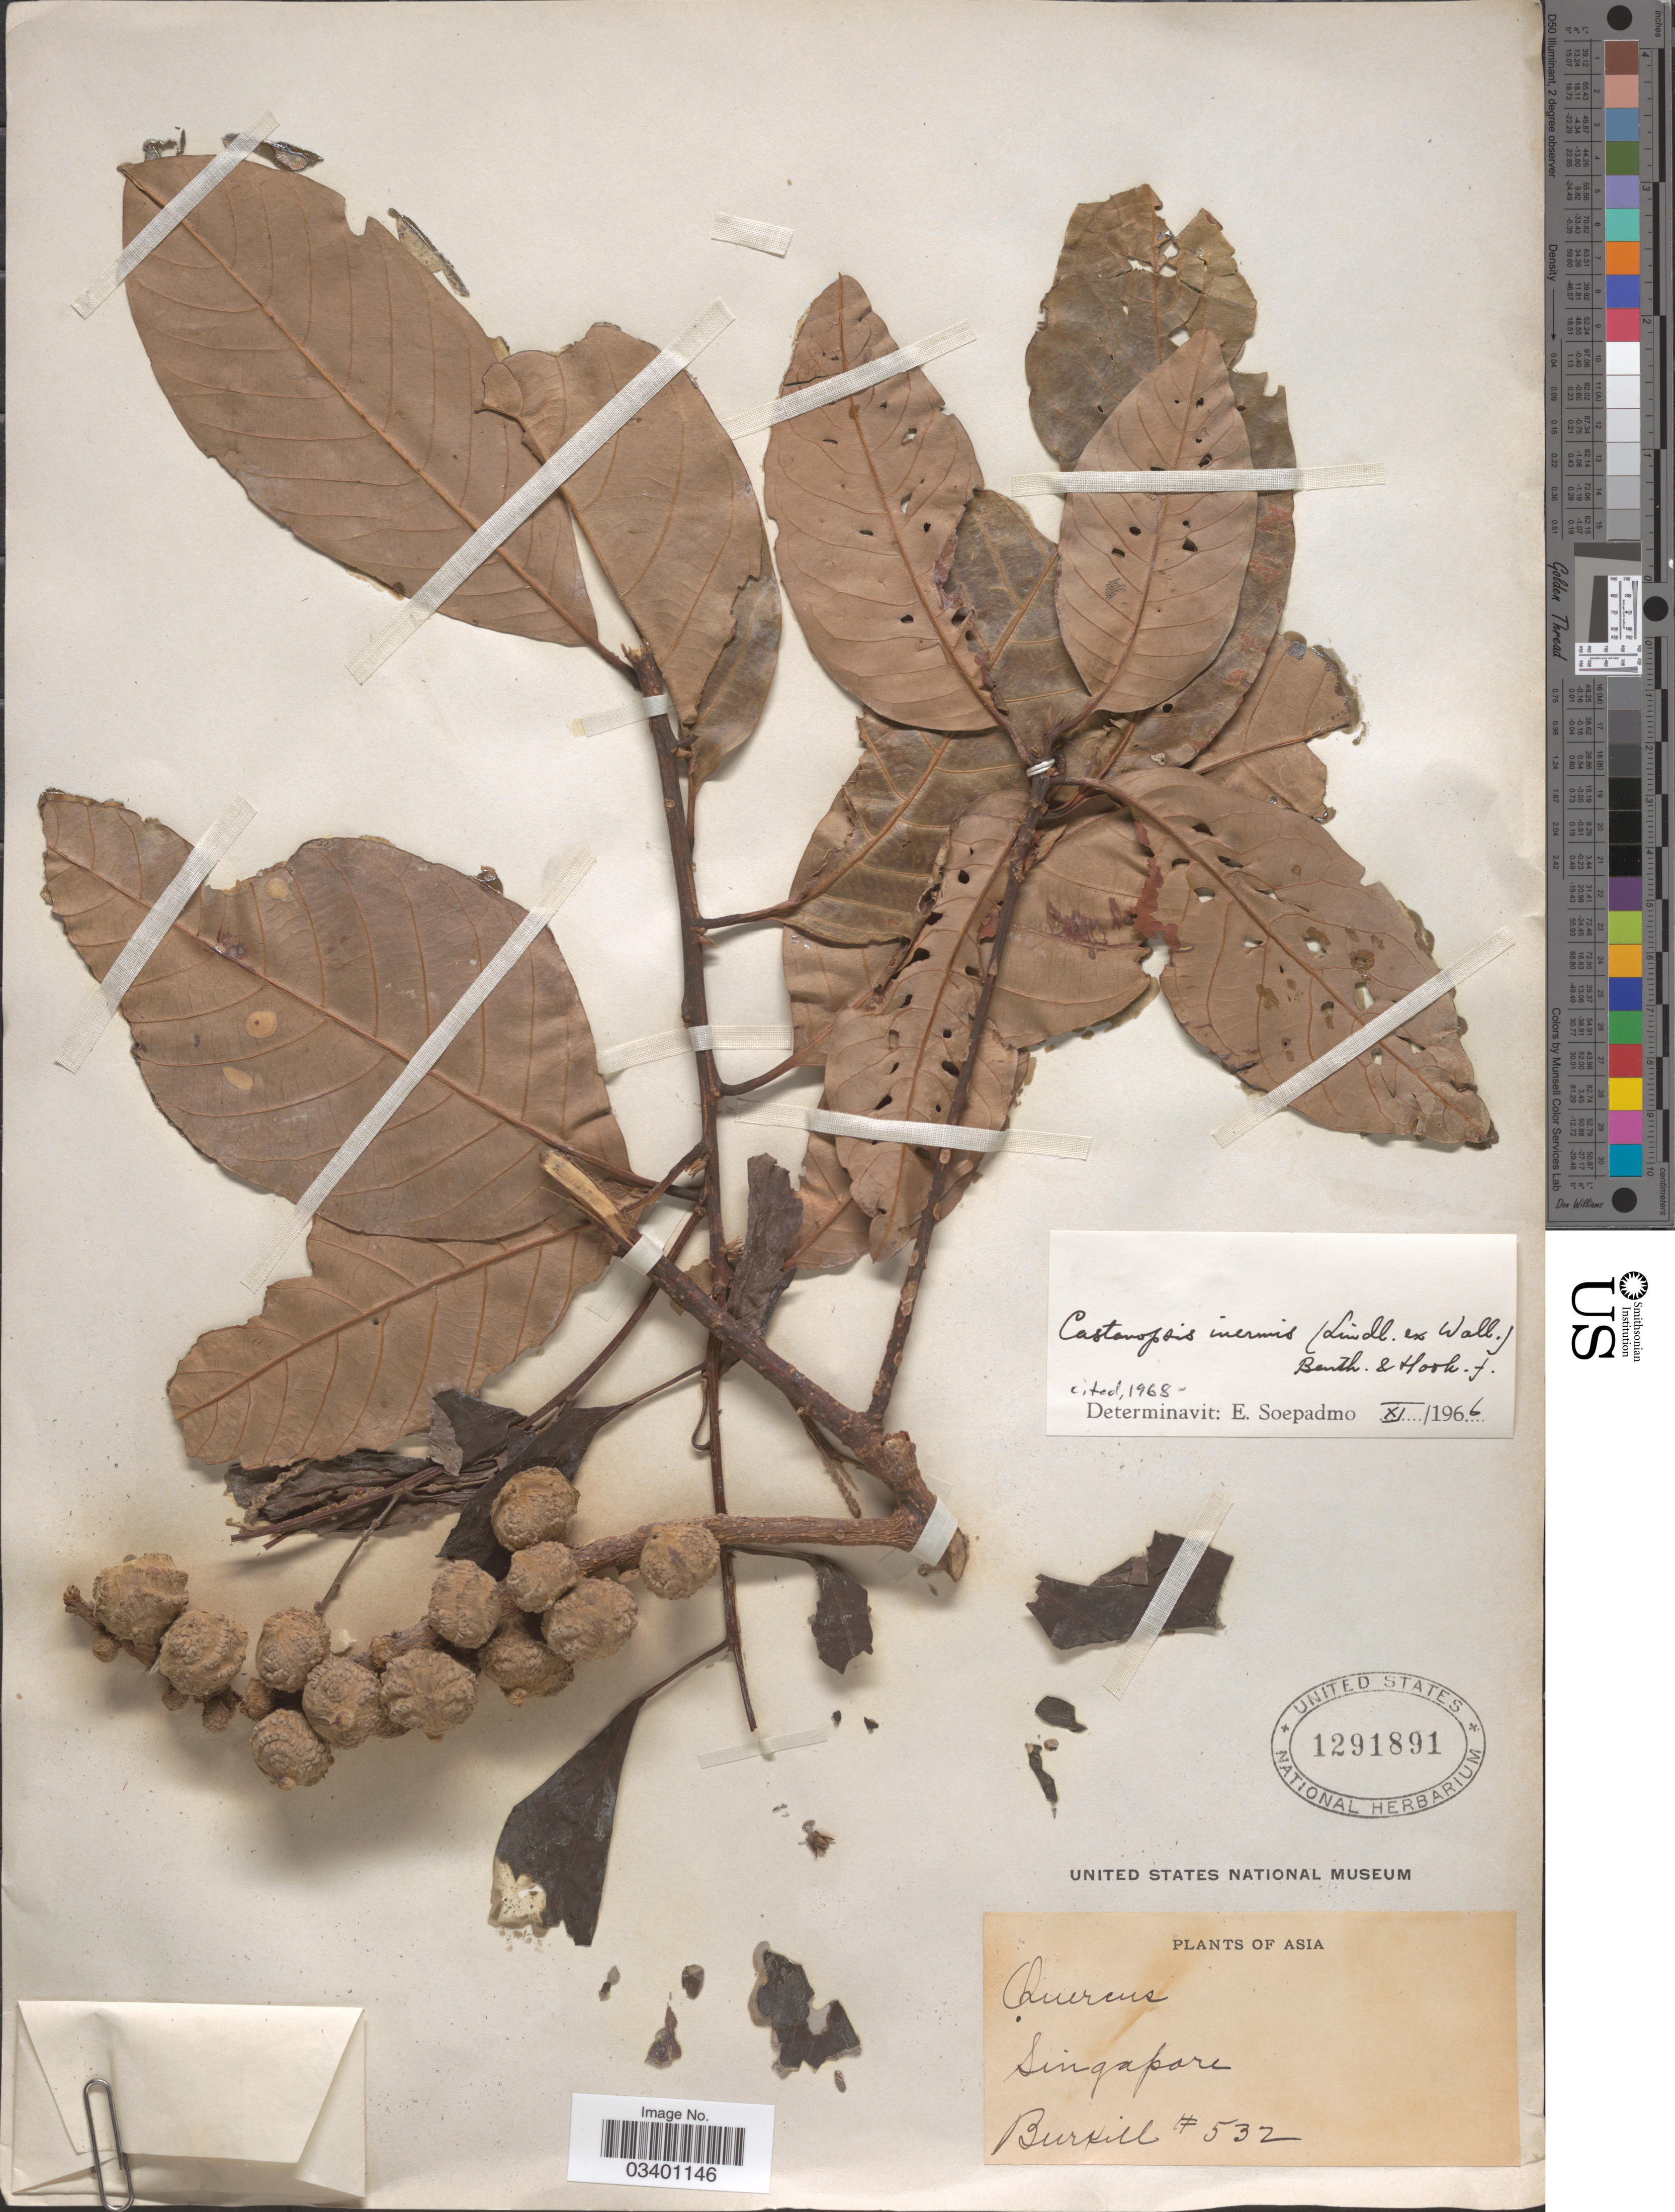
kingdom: Plantae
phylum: Tracheophyta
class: Magnoliopsida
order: Fagales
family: Fagaceae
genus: Castanopsis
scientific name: Castanopsis inermis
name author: (Lindl. ex Wall.) Benth. & Hook.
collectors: Burkill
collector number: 532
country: Singapore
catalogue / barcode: US 1291891